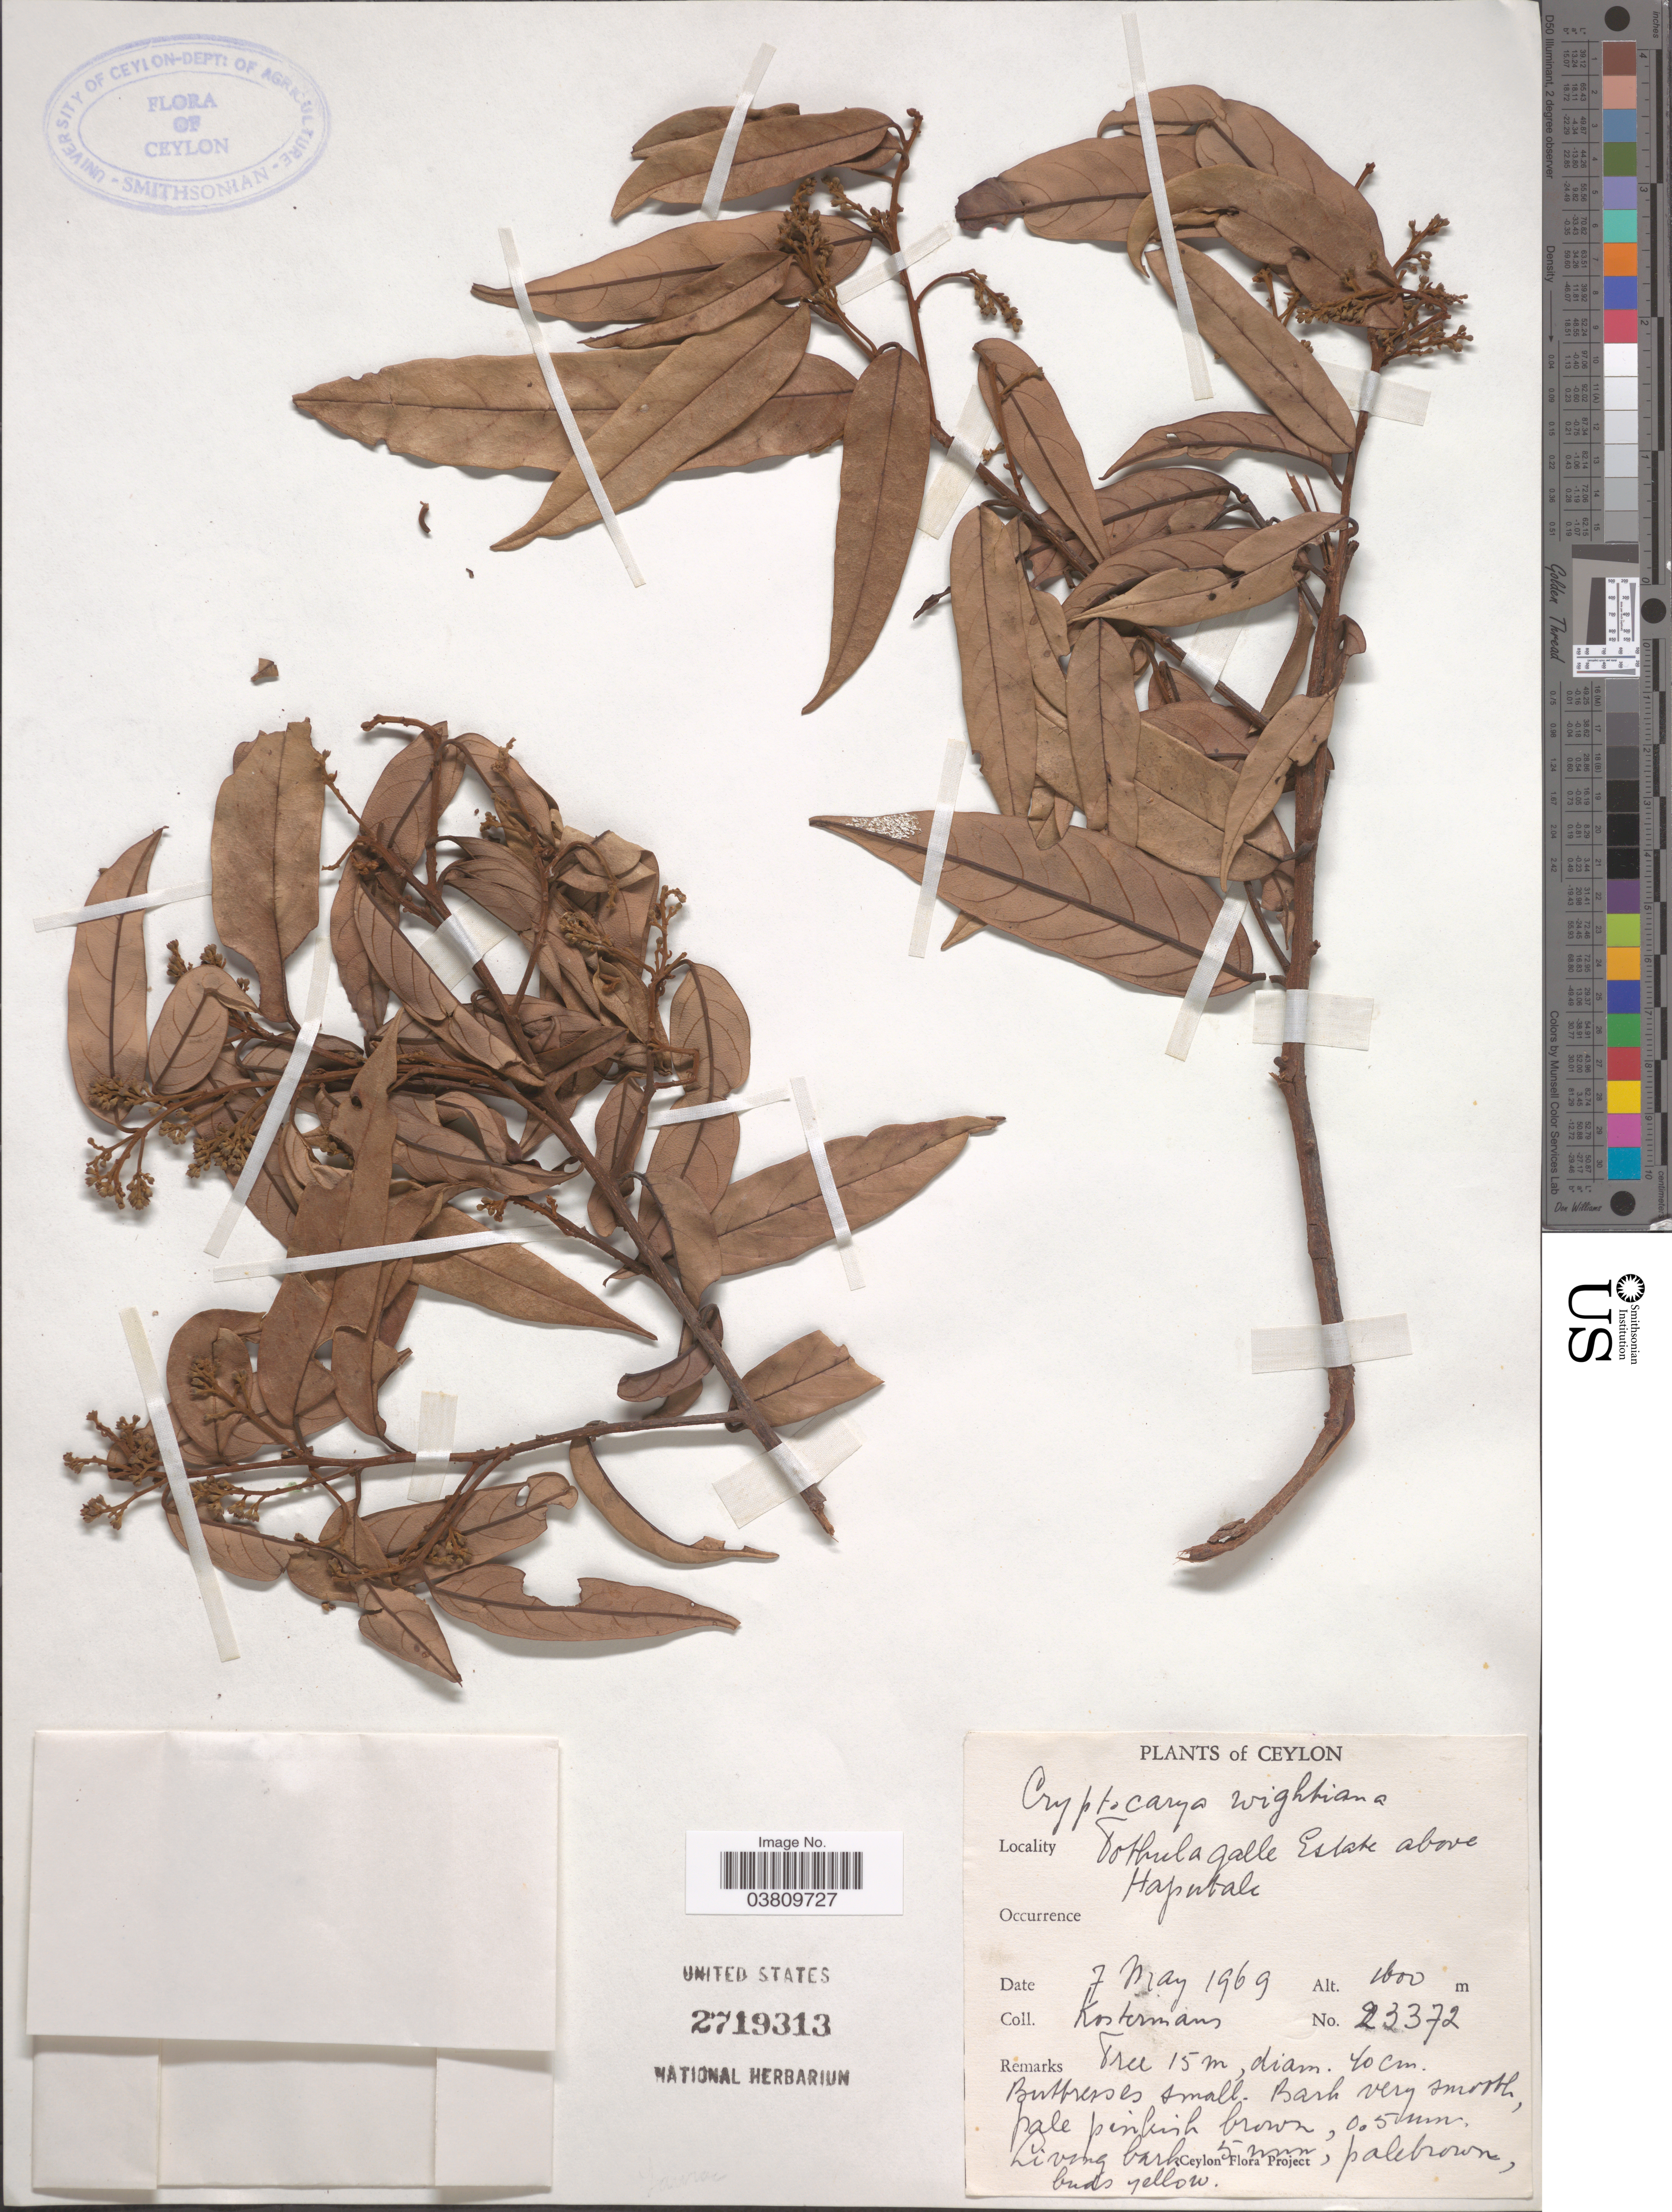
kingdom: Plantae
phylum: Tracheophyta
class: Magnoliopsida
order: Laurales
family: Lauraceae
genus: Cryptocarya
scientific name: Cryptocarya wightiana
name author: Thwaites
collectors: Kostermans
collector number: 23372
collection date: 1969-05-07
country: Sri Lanka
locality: Ceylon. Tothula Galle Estate above Haputale.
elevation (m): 1600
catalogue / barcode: US 2719313